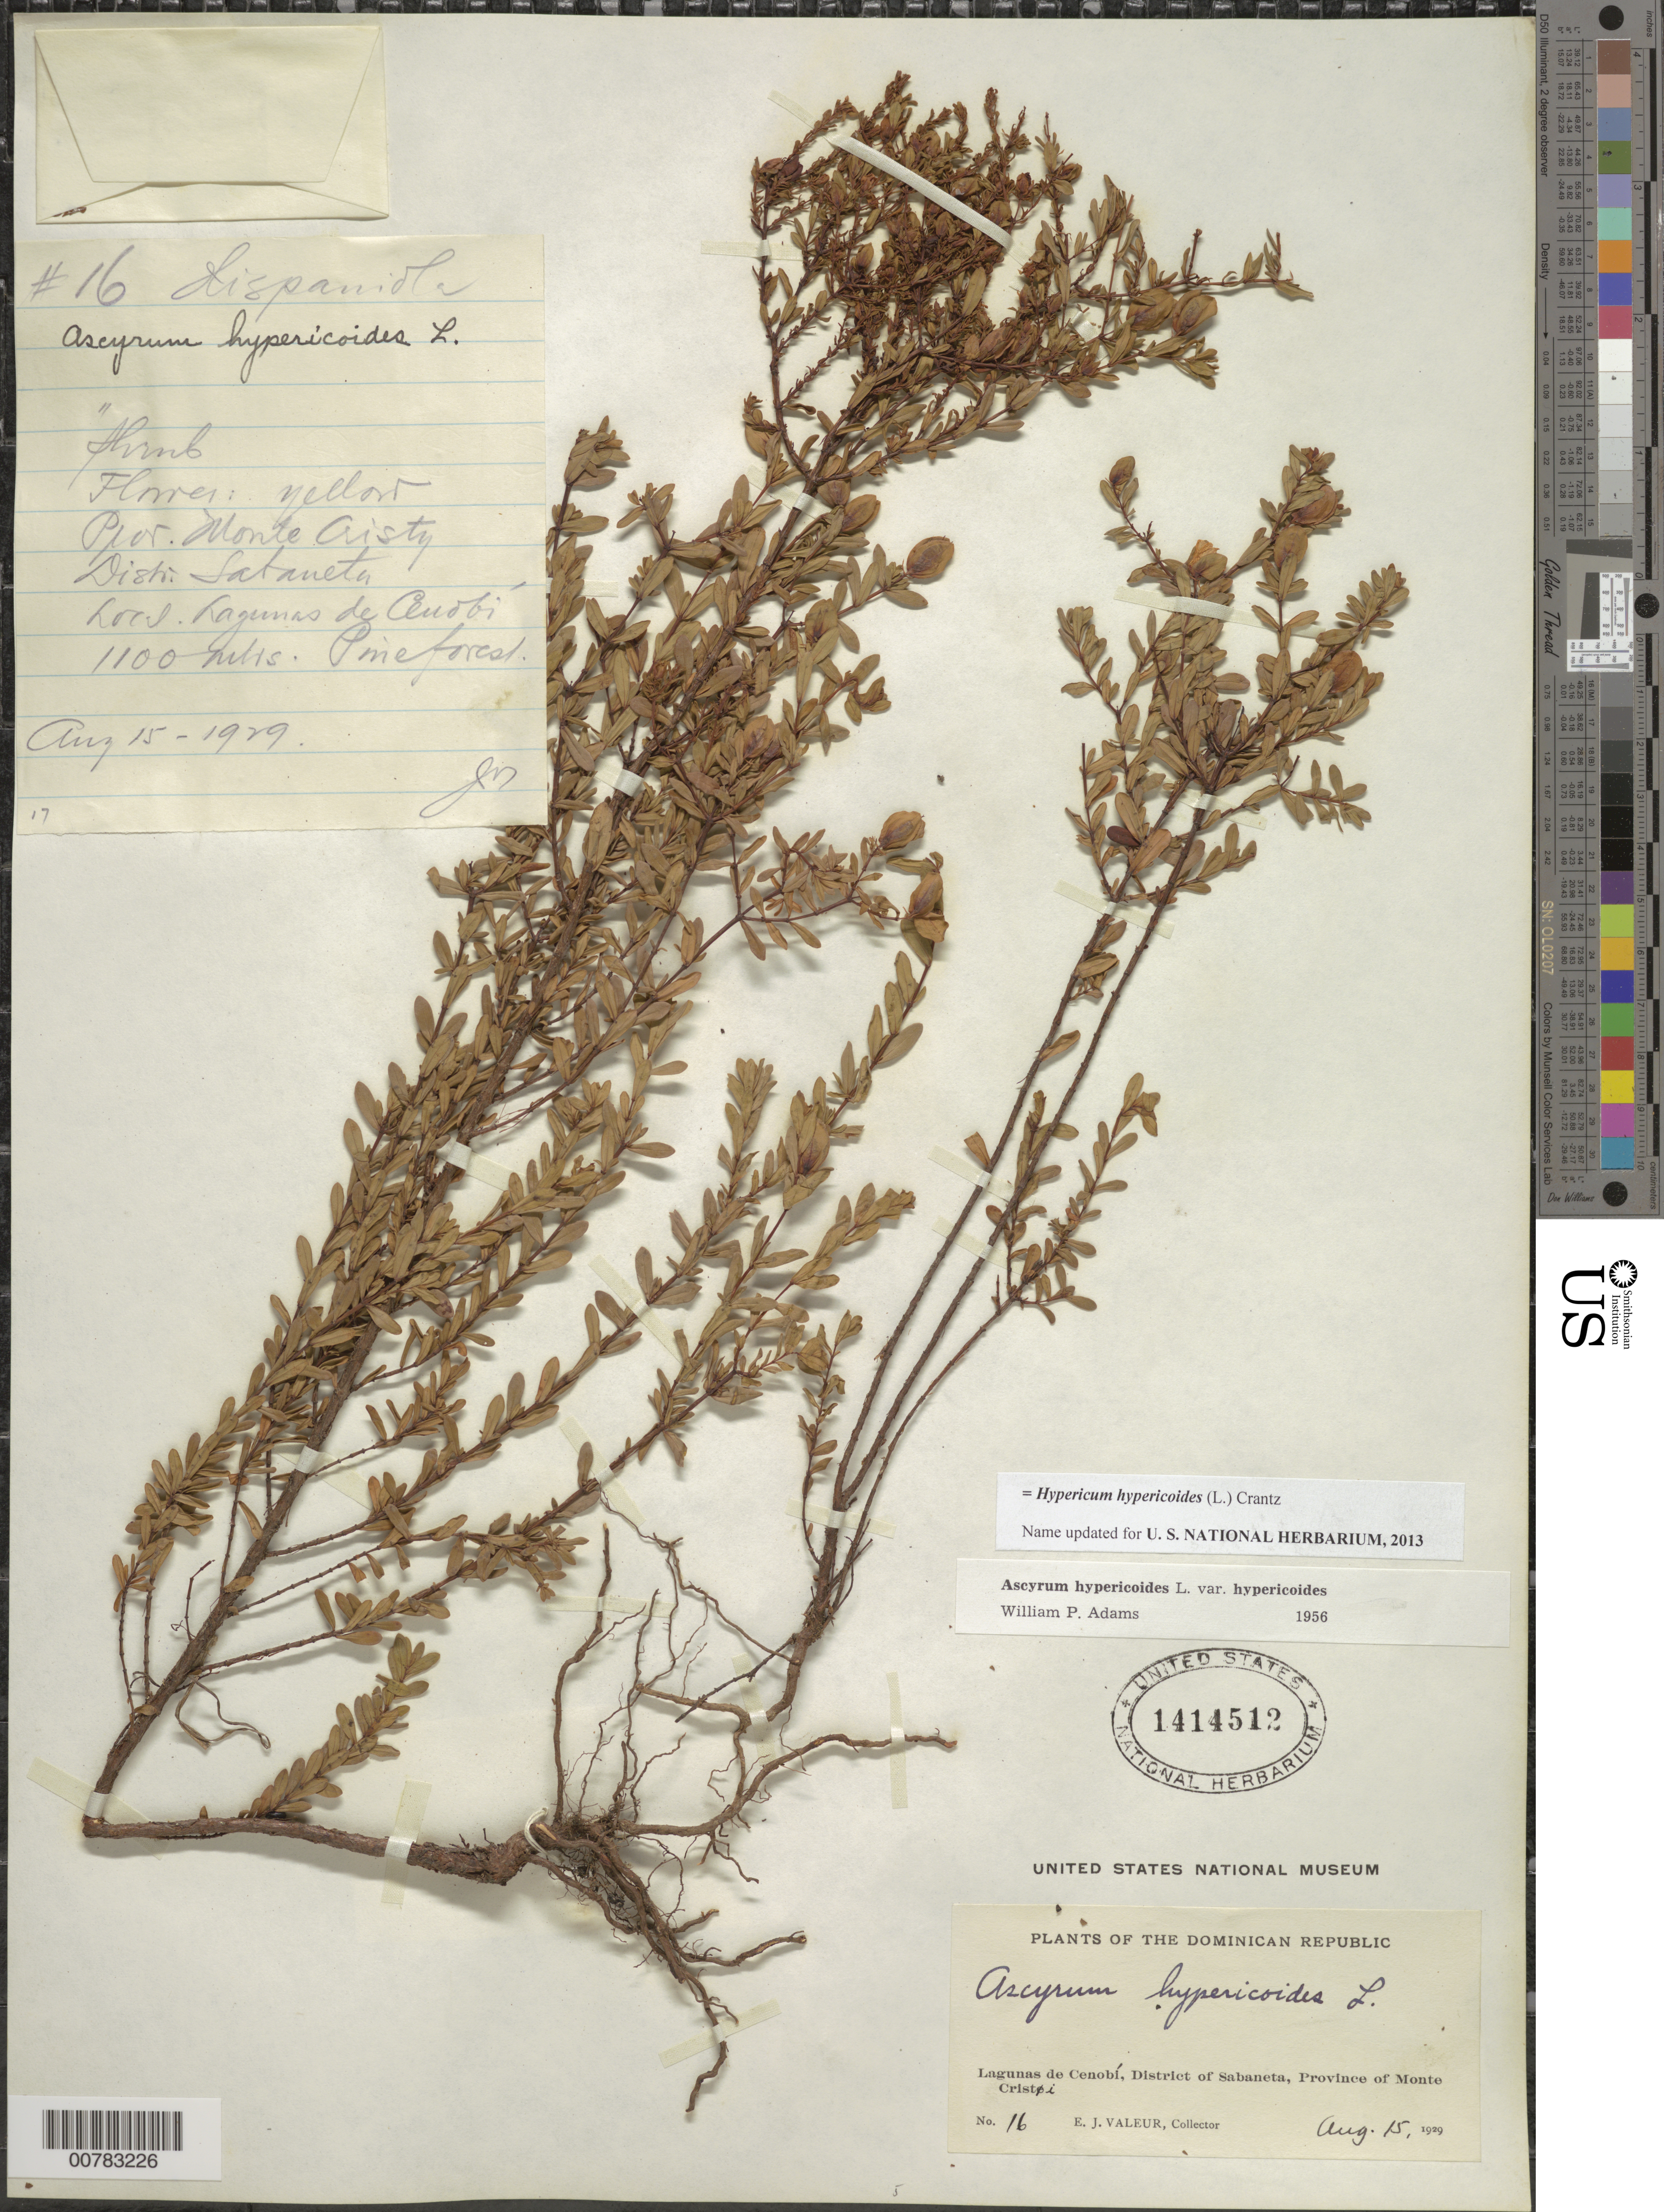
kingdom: Plantae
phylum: Tracheophyta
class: Magnoliopsida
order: Malpighiales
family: Hypericaceae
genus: Hypericum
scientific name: Hypericum hypericoides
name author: (L.) Crantz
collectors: E. Valeur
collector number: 16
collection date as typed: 16 Aug 1929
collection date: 1929-08-16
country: Dominican Republic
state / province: Monte Cristi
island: Hispaniola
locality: Sabaneta, Lagunas de Cenobí.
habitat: Pine forest.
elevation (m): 1100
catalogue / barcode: US 1414512